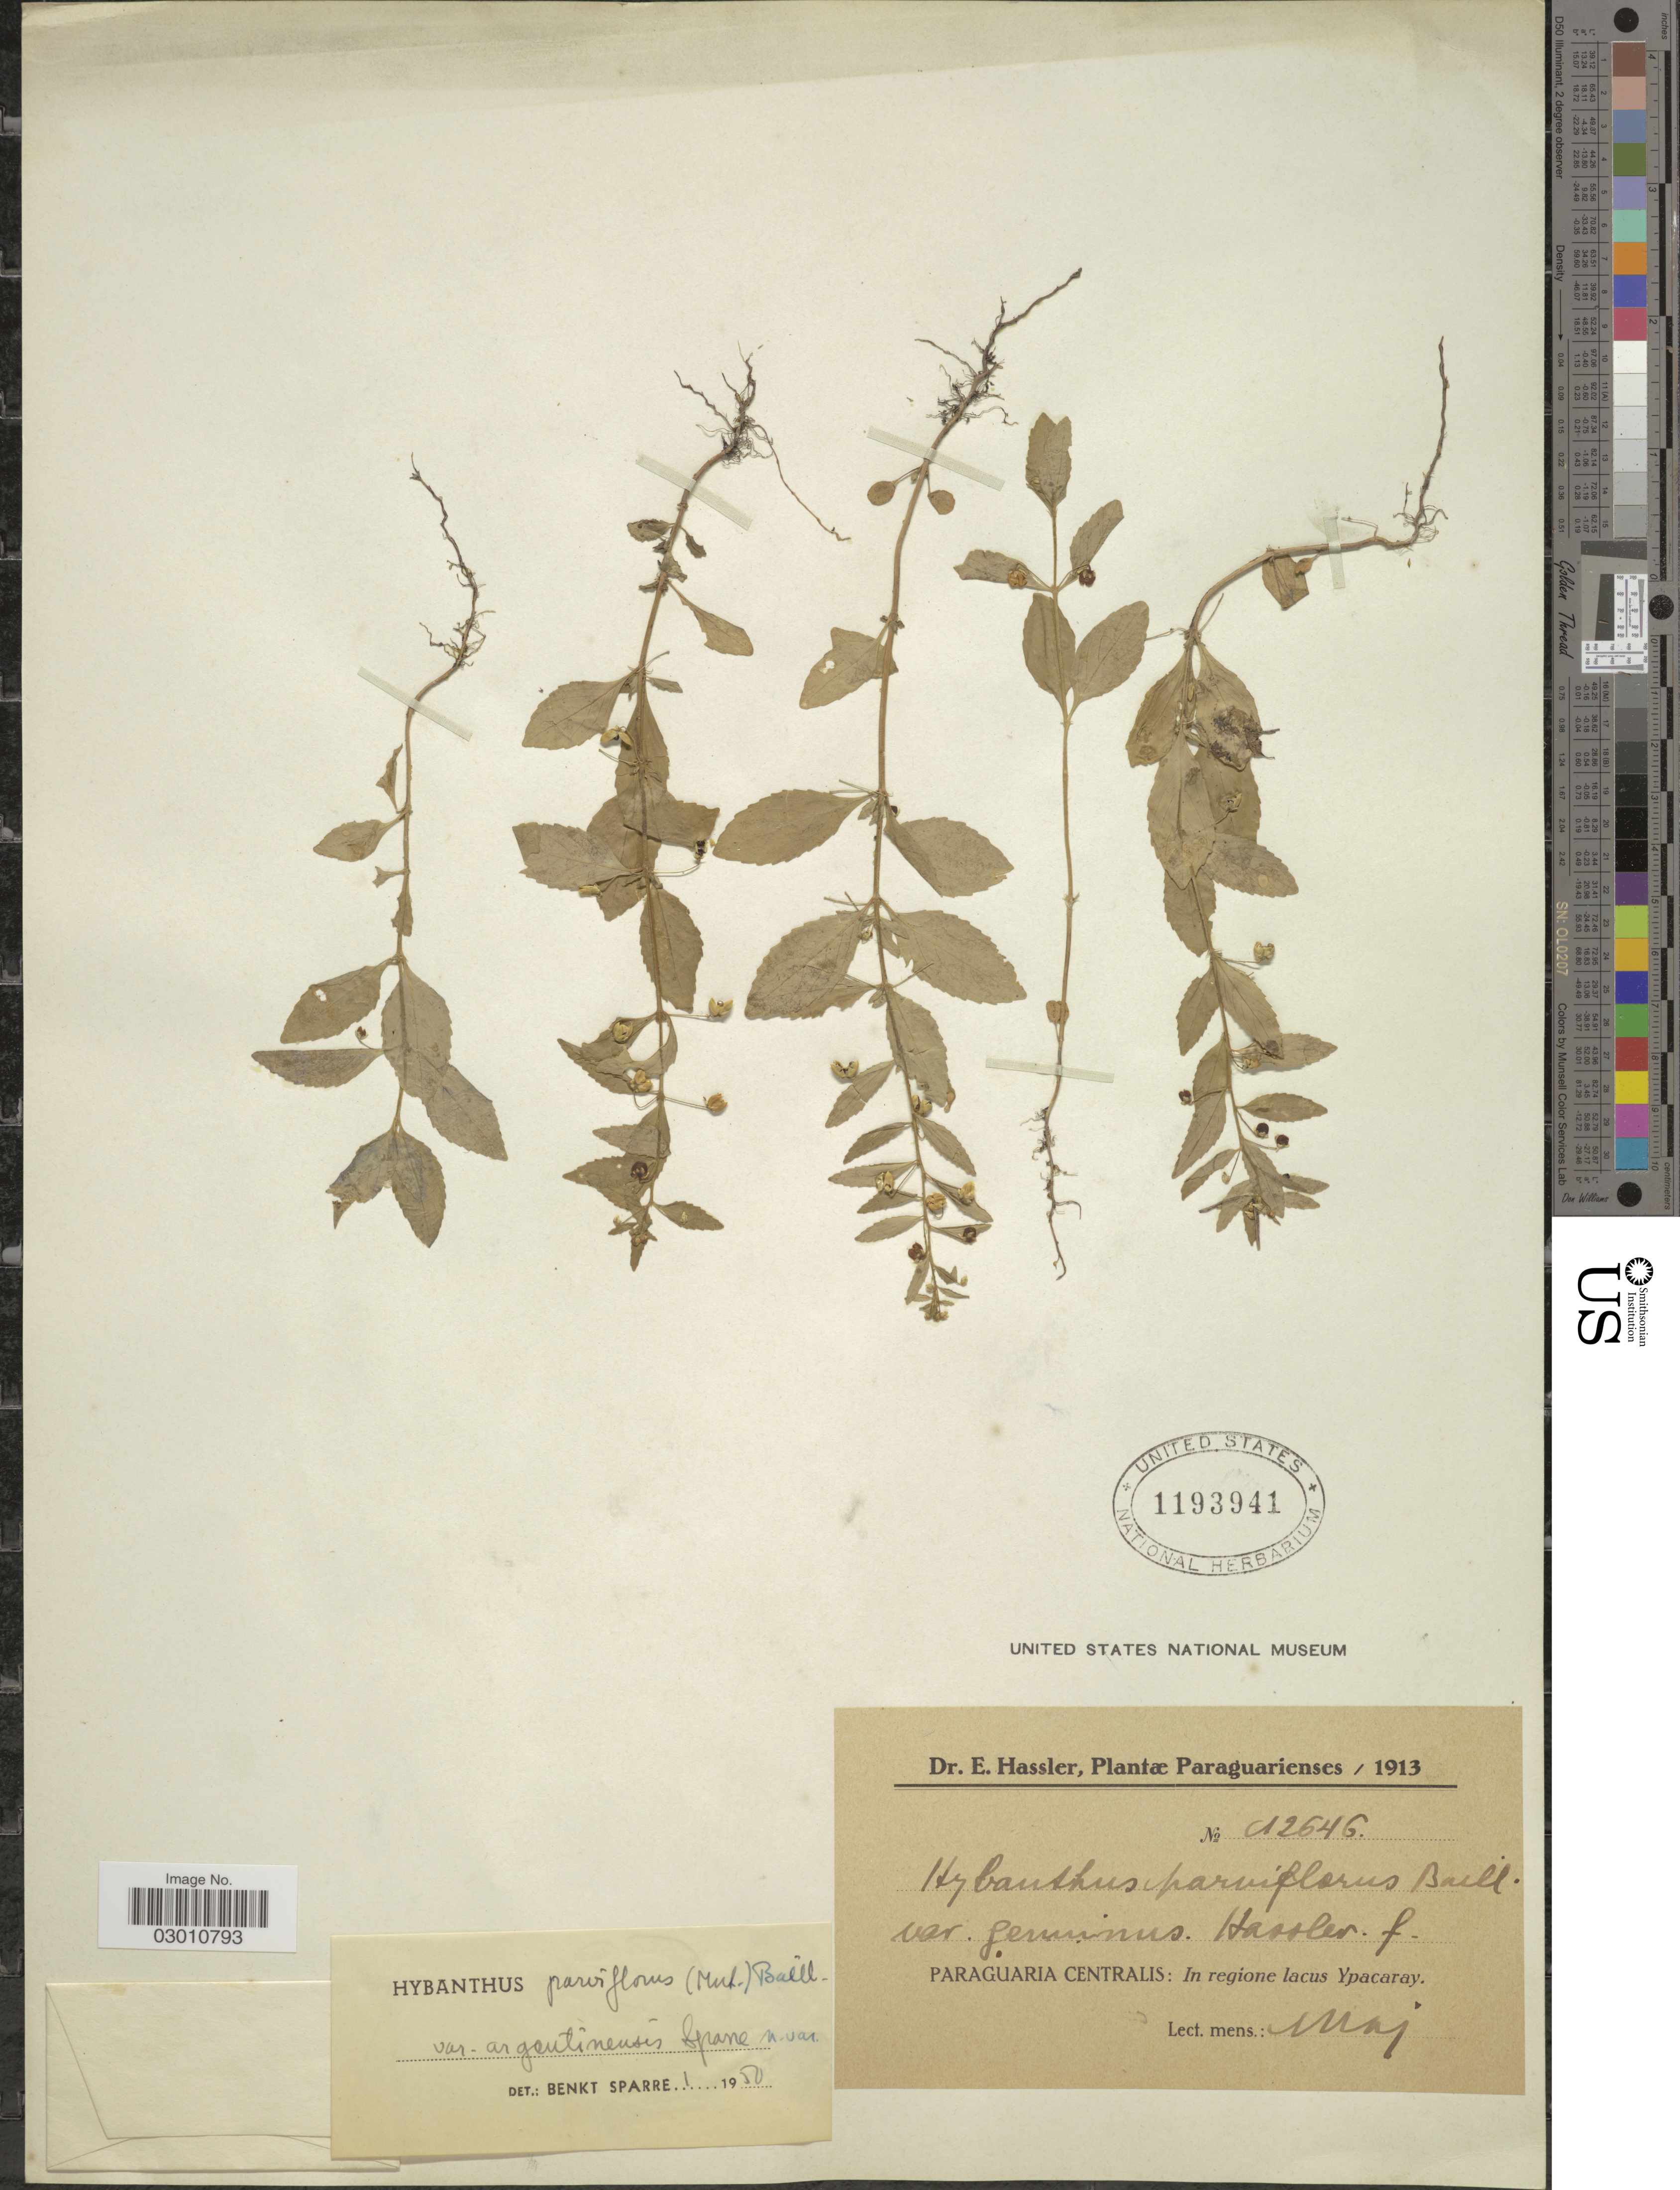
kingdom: Plantae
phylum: Tracheophyta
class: Magnoliopsida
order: Malpighiales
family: Violaceae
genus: Pombalia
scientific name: Pombalia parviflora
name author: (L. f.) Paula-Souza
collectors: E. Hassler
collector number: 12646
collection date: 1913-05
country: Paraguay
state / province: Central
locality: In regione lacus Ypacaray.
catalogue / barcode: US 1193941